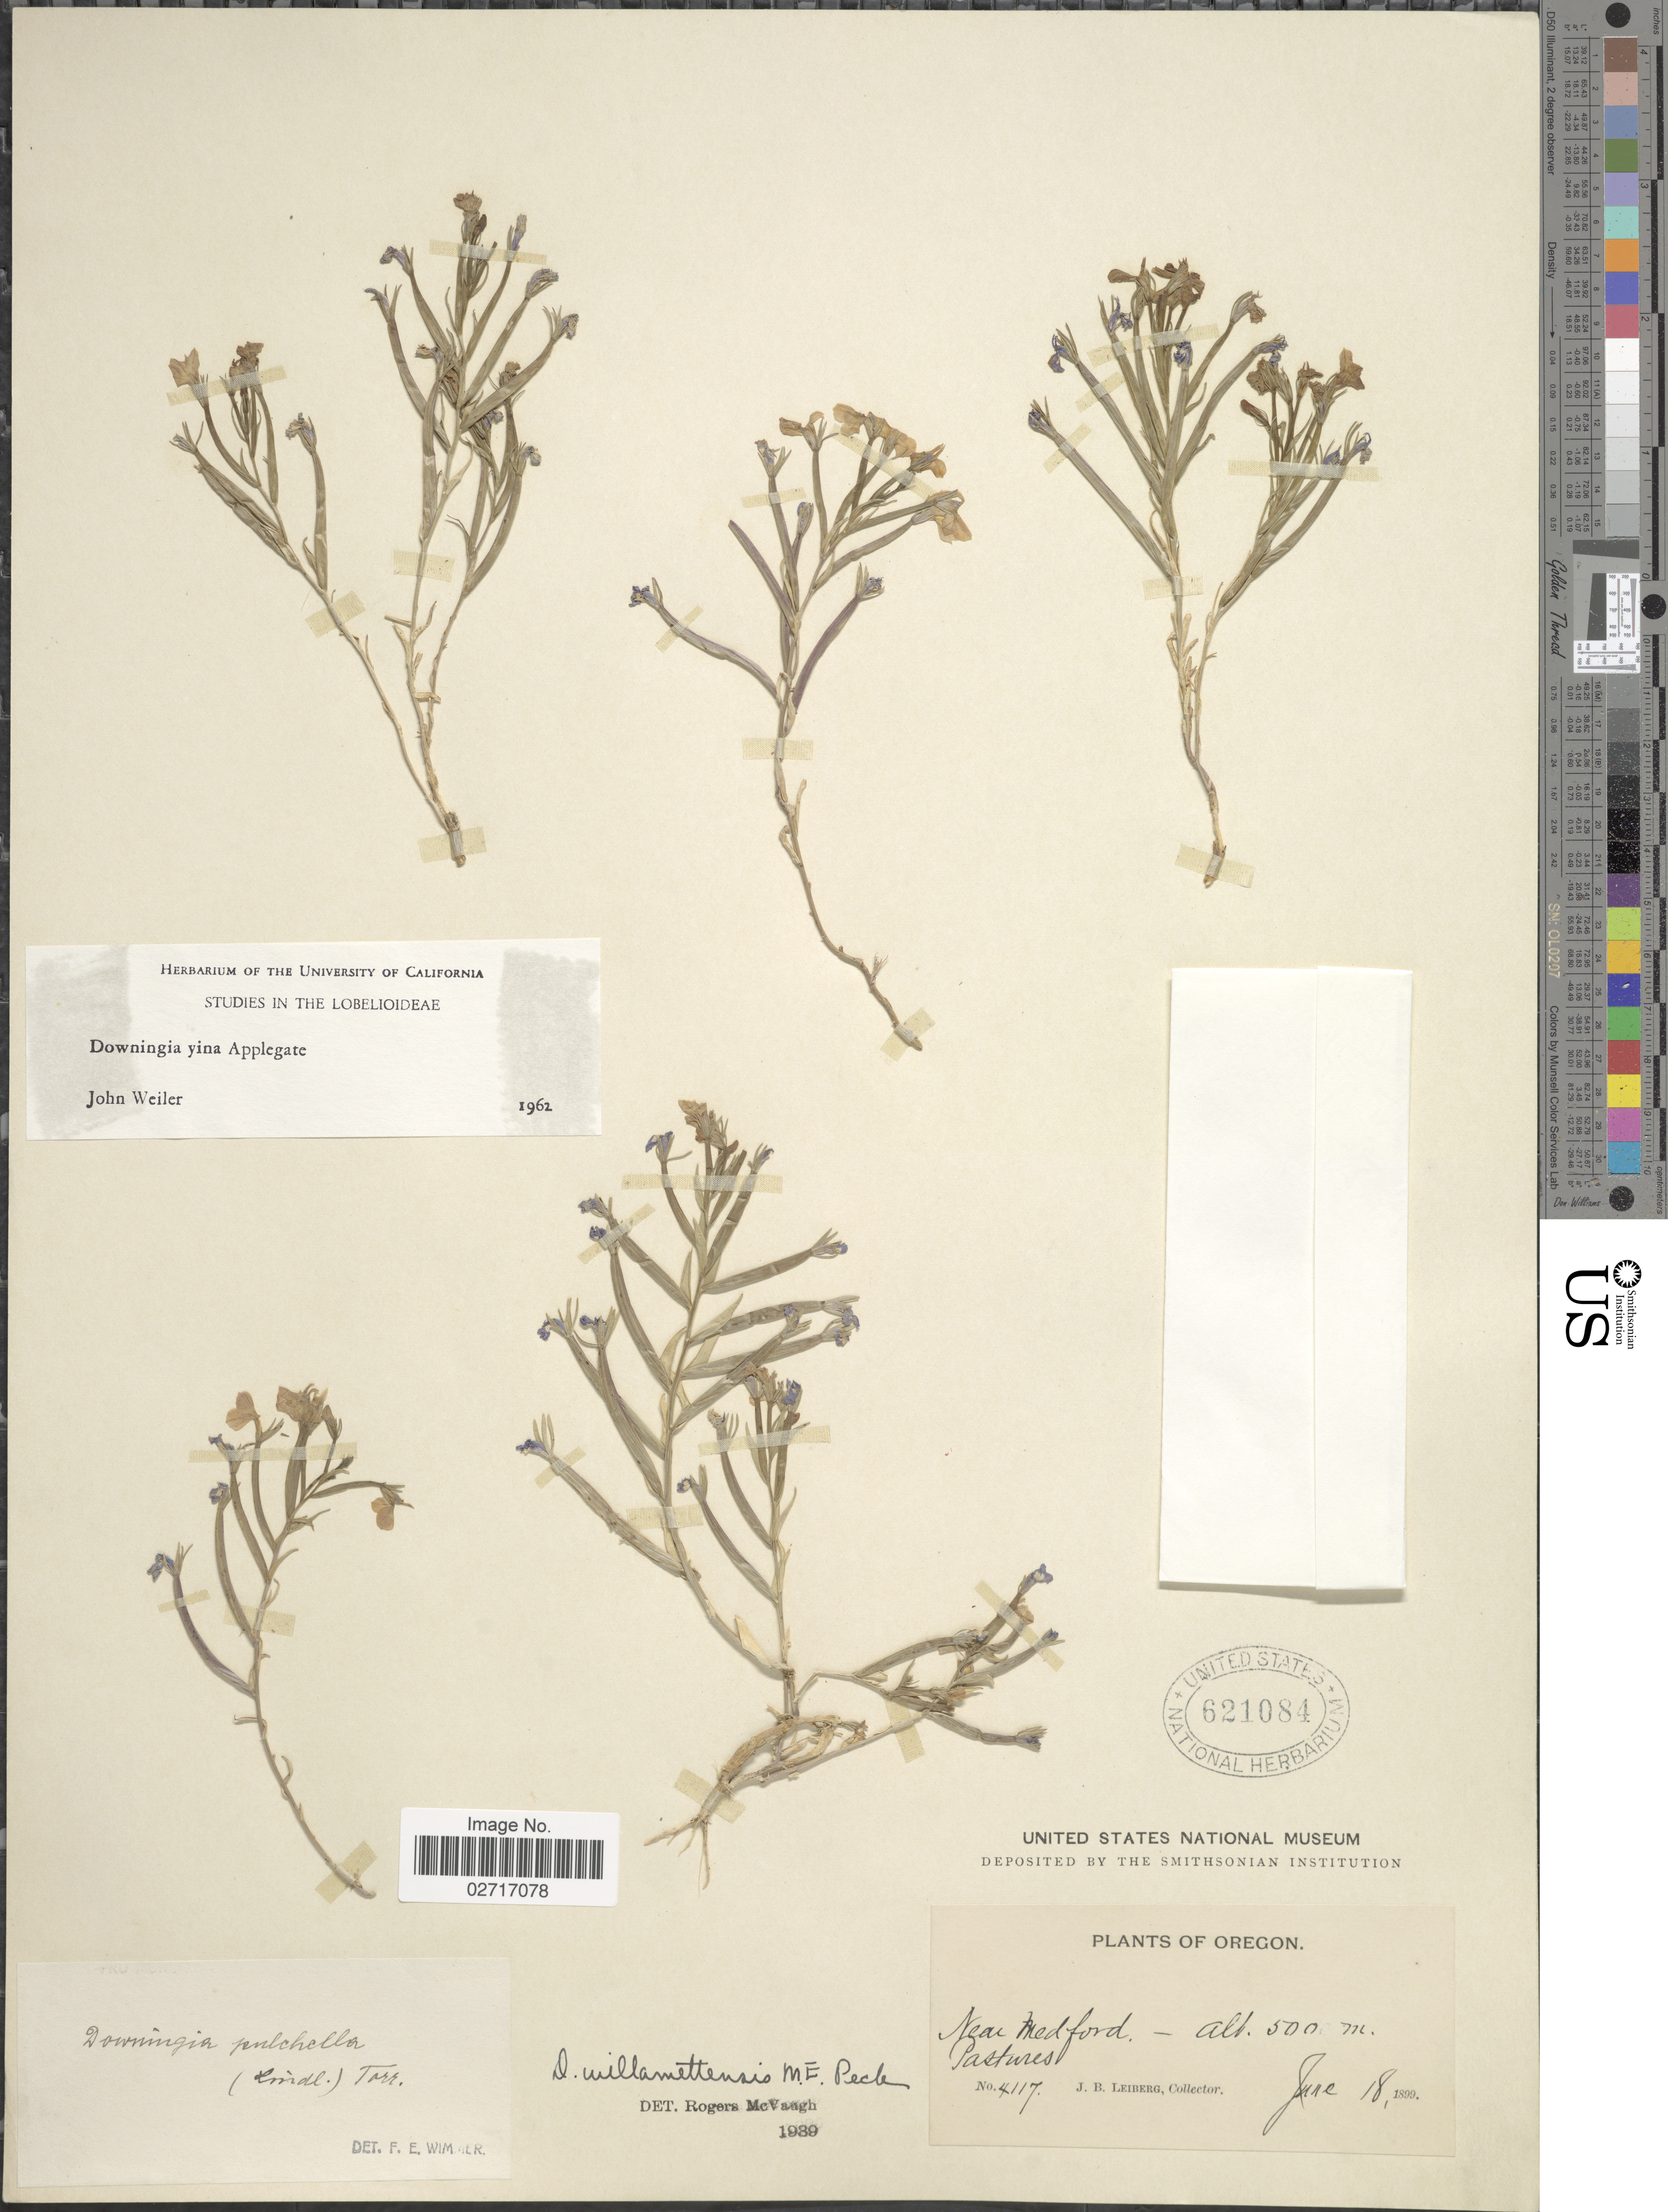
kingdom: Plantae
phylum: Tracheophyta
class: Magnoliopsida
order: Asterales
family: Campanulaceae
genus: Downingia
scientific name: Downingia yina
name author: Applegate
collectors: J. B. Leiberg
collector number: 4117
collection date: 1899-06-18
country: United States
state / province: Oregon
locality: Near Medford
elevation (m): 500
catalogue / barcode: US 621084